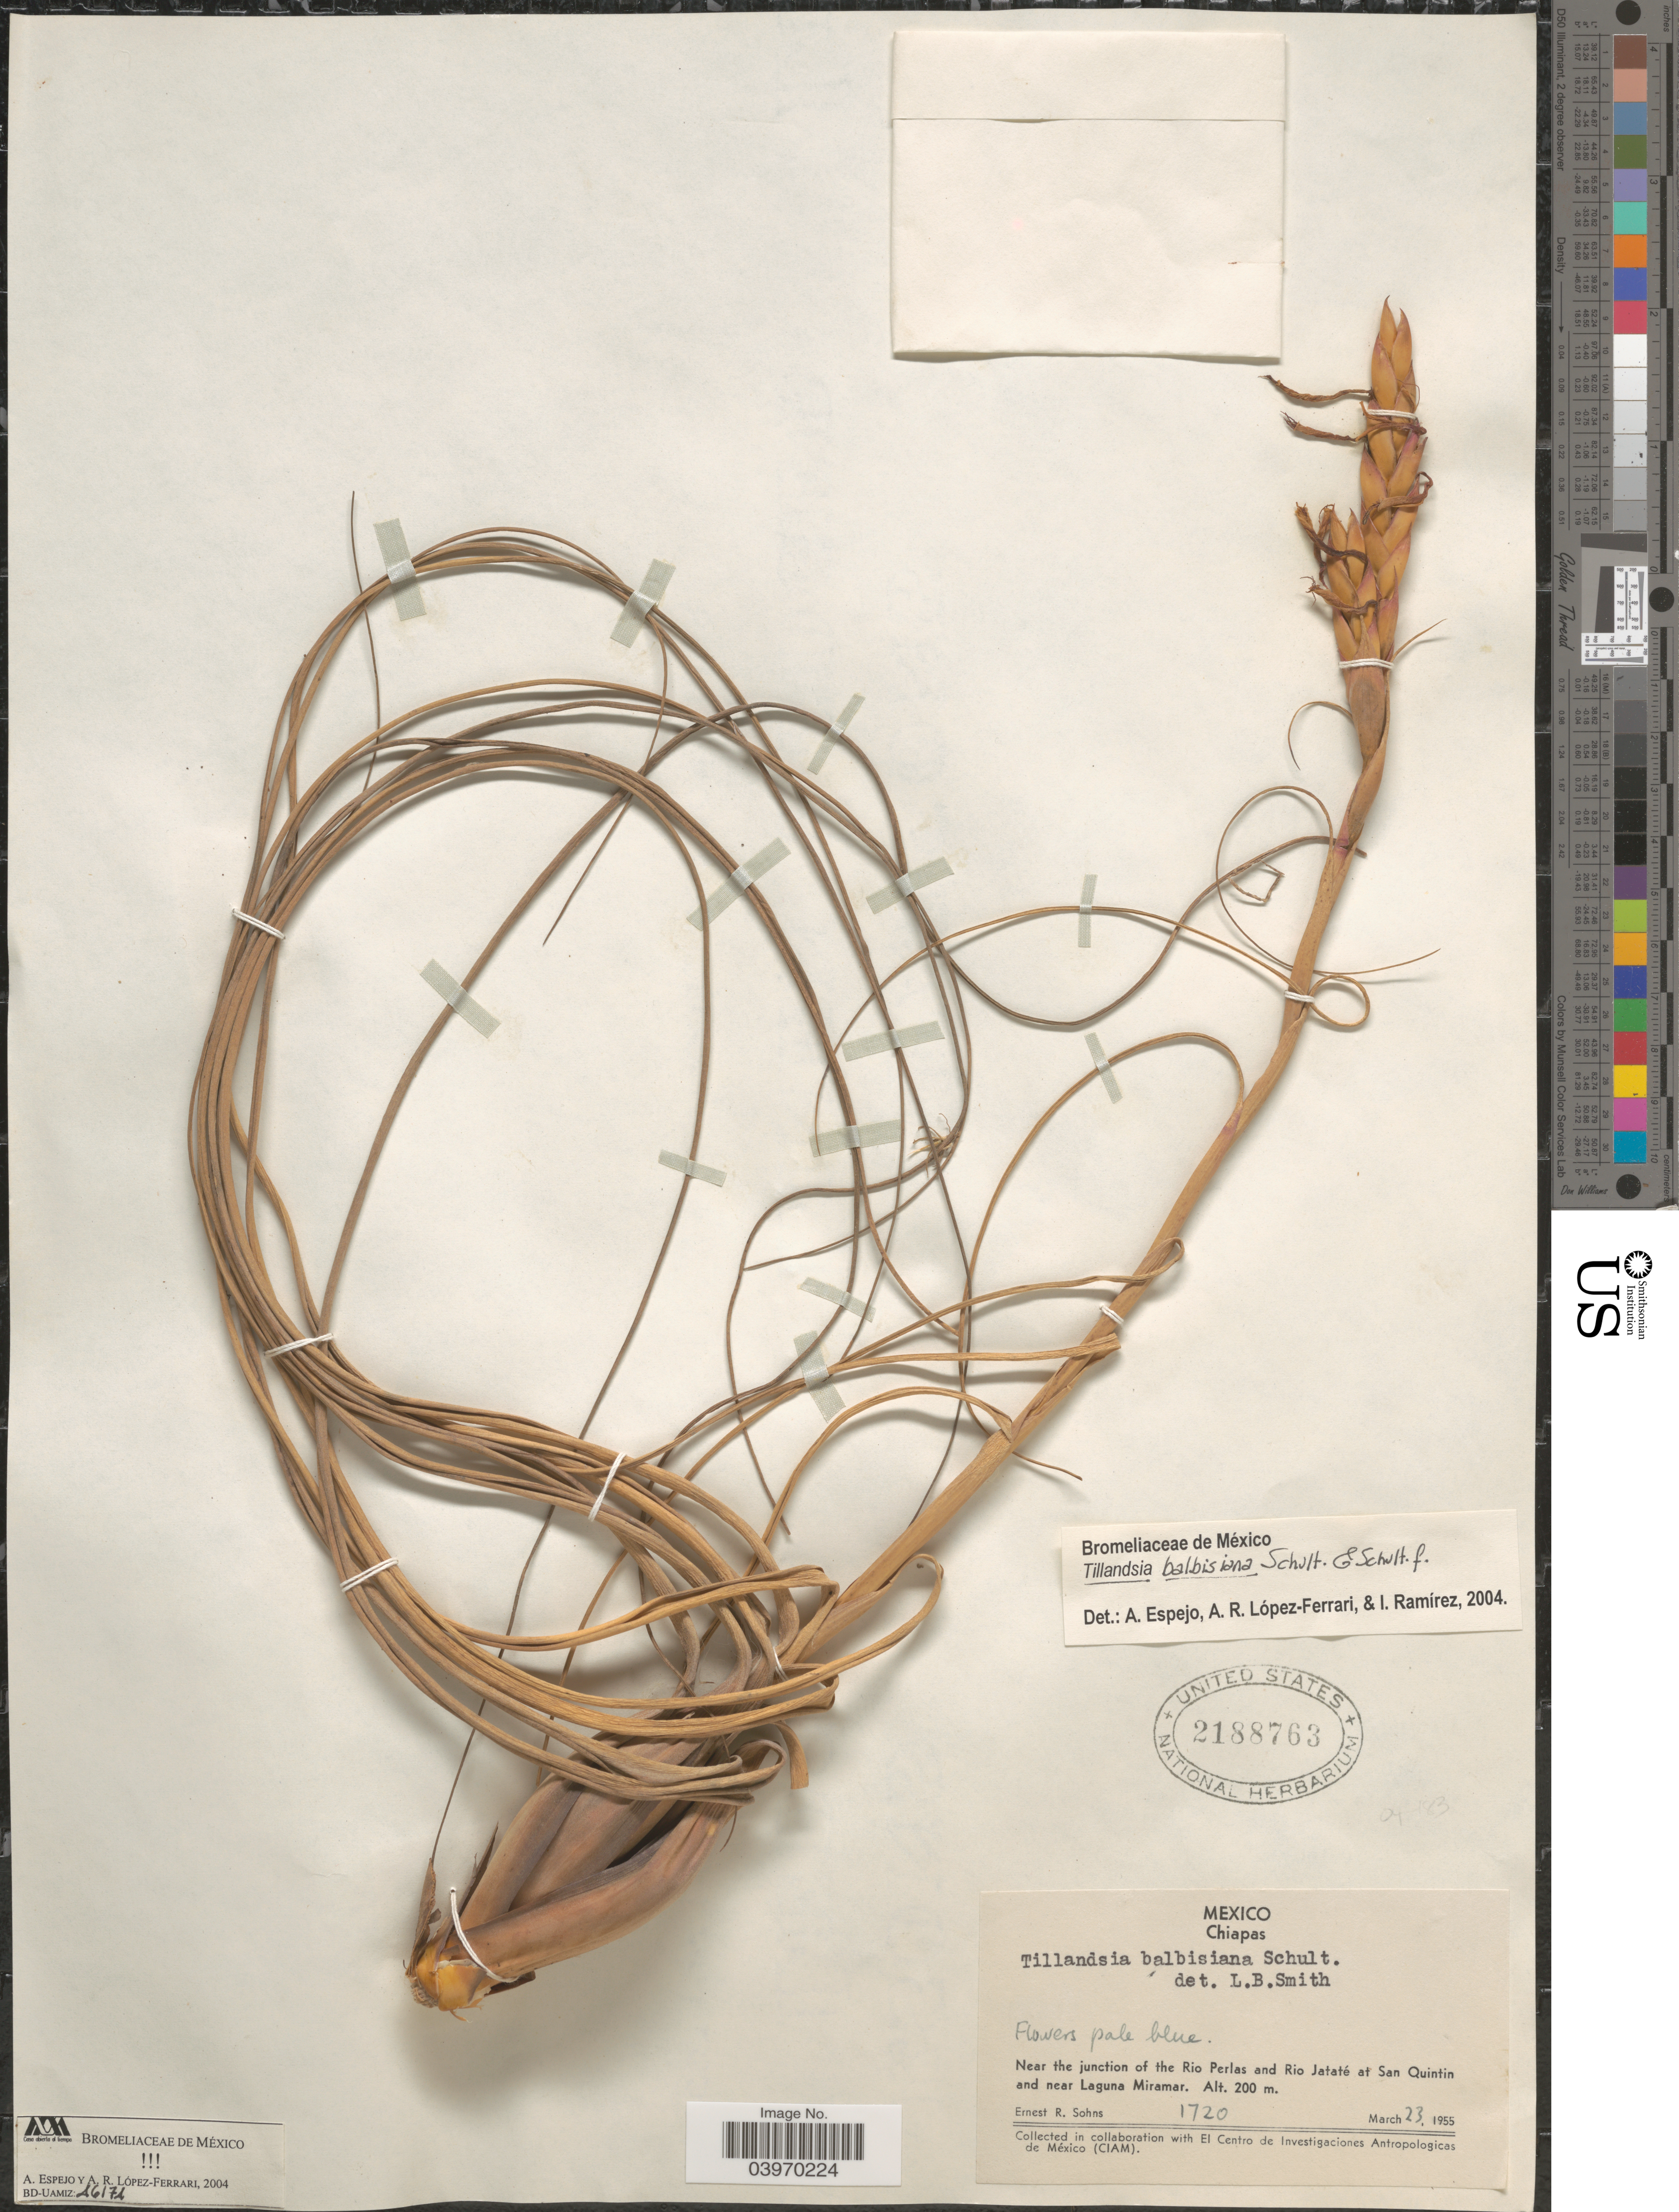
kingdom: Plantae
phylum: Tracheophyta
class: Liliopsida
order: Poales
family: Bromeliaceae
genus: Tillandsia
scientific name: Tillandsia balbisiana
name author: Schult. f.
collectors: E. R. Sohns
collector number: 1720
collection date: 1955-03-23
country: Mexico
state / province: Chiapas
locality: Near the junction of the Rio Perlas and Rio Jataté at San Quintin and near Laguna Miramar.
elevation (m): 200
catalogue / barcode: US 2188763